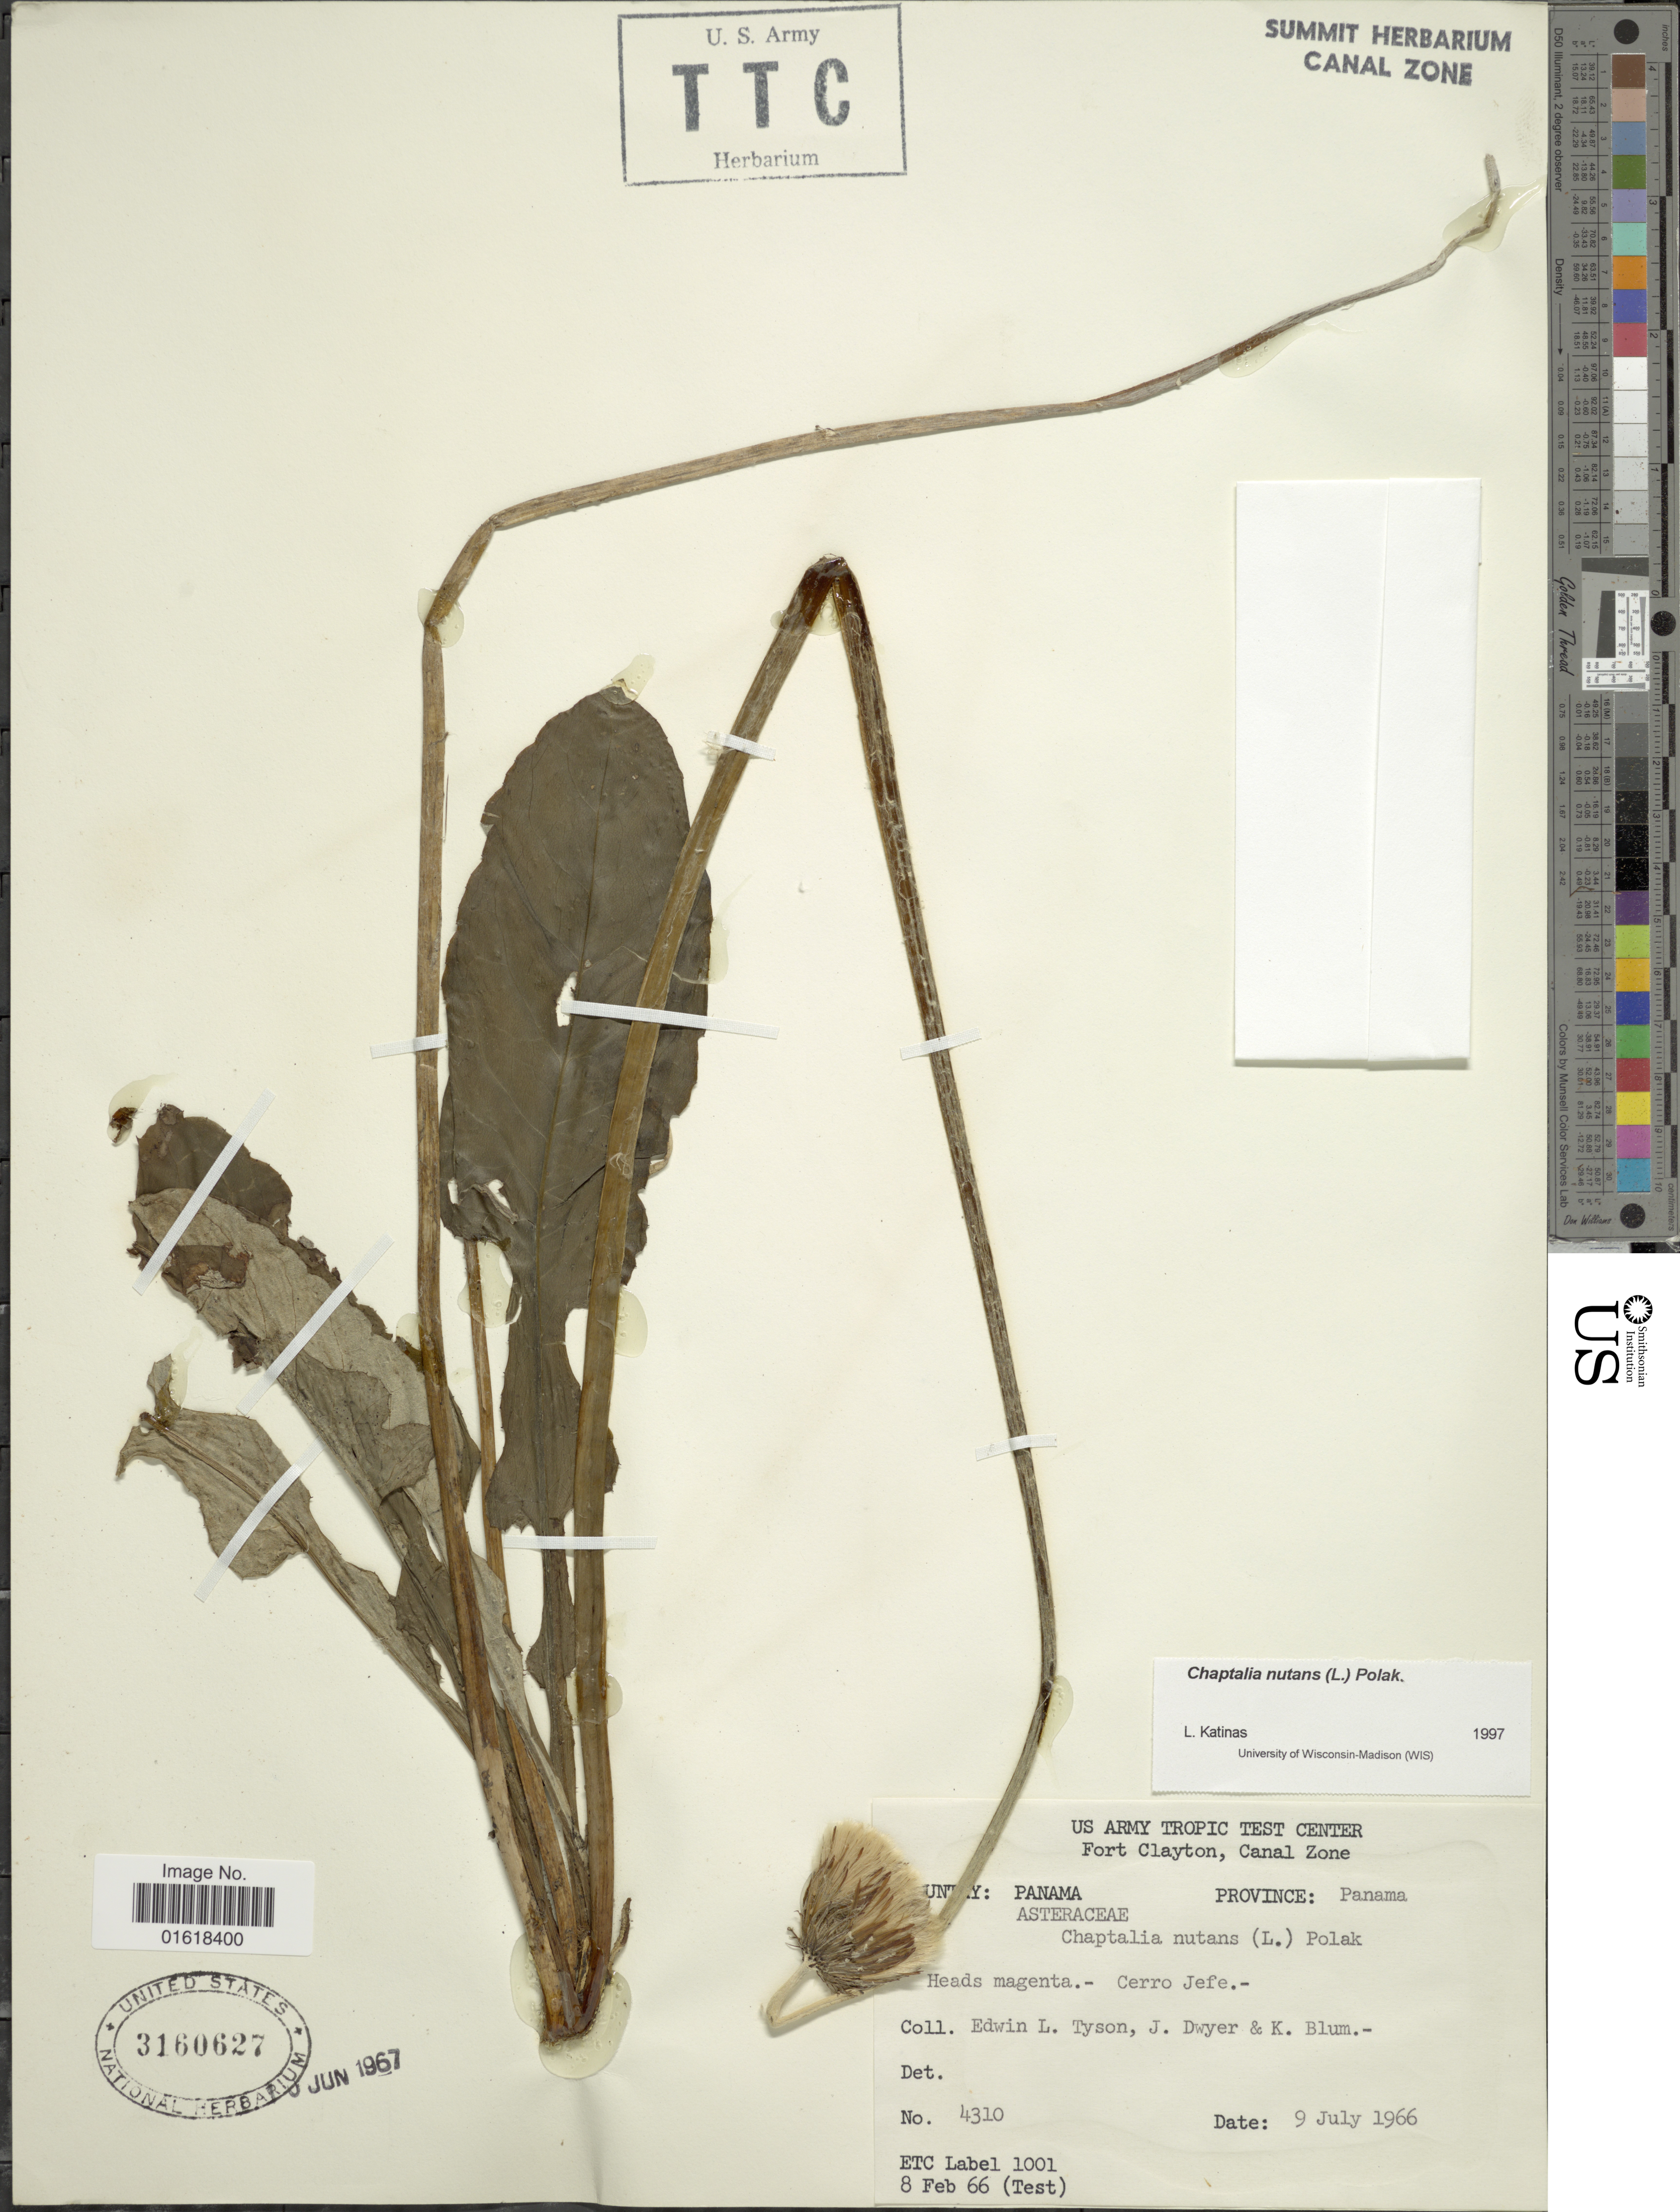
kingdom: Plantae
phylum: Tracheophyta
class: Magnoliopsida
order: Asterales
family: Asteraceae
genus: Chaptalia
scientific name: Chaptalia nutans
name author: (L.) Pol.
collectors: E. L. Tyson, J. Dwyer & K. Blum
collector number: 4310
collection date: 1966-07-09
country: Panama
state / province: Panamá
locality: Heads magenta.- Cerro Jefe.-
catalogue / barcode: US 3160627